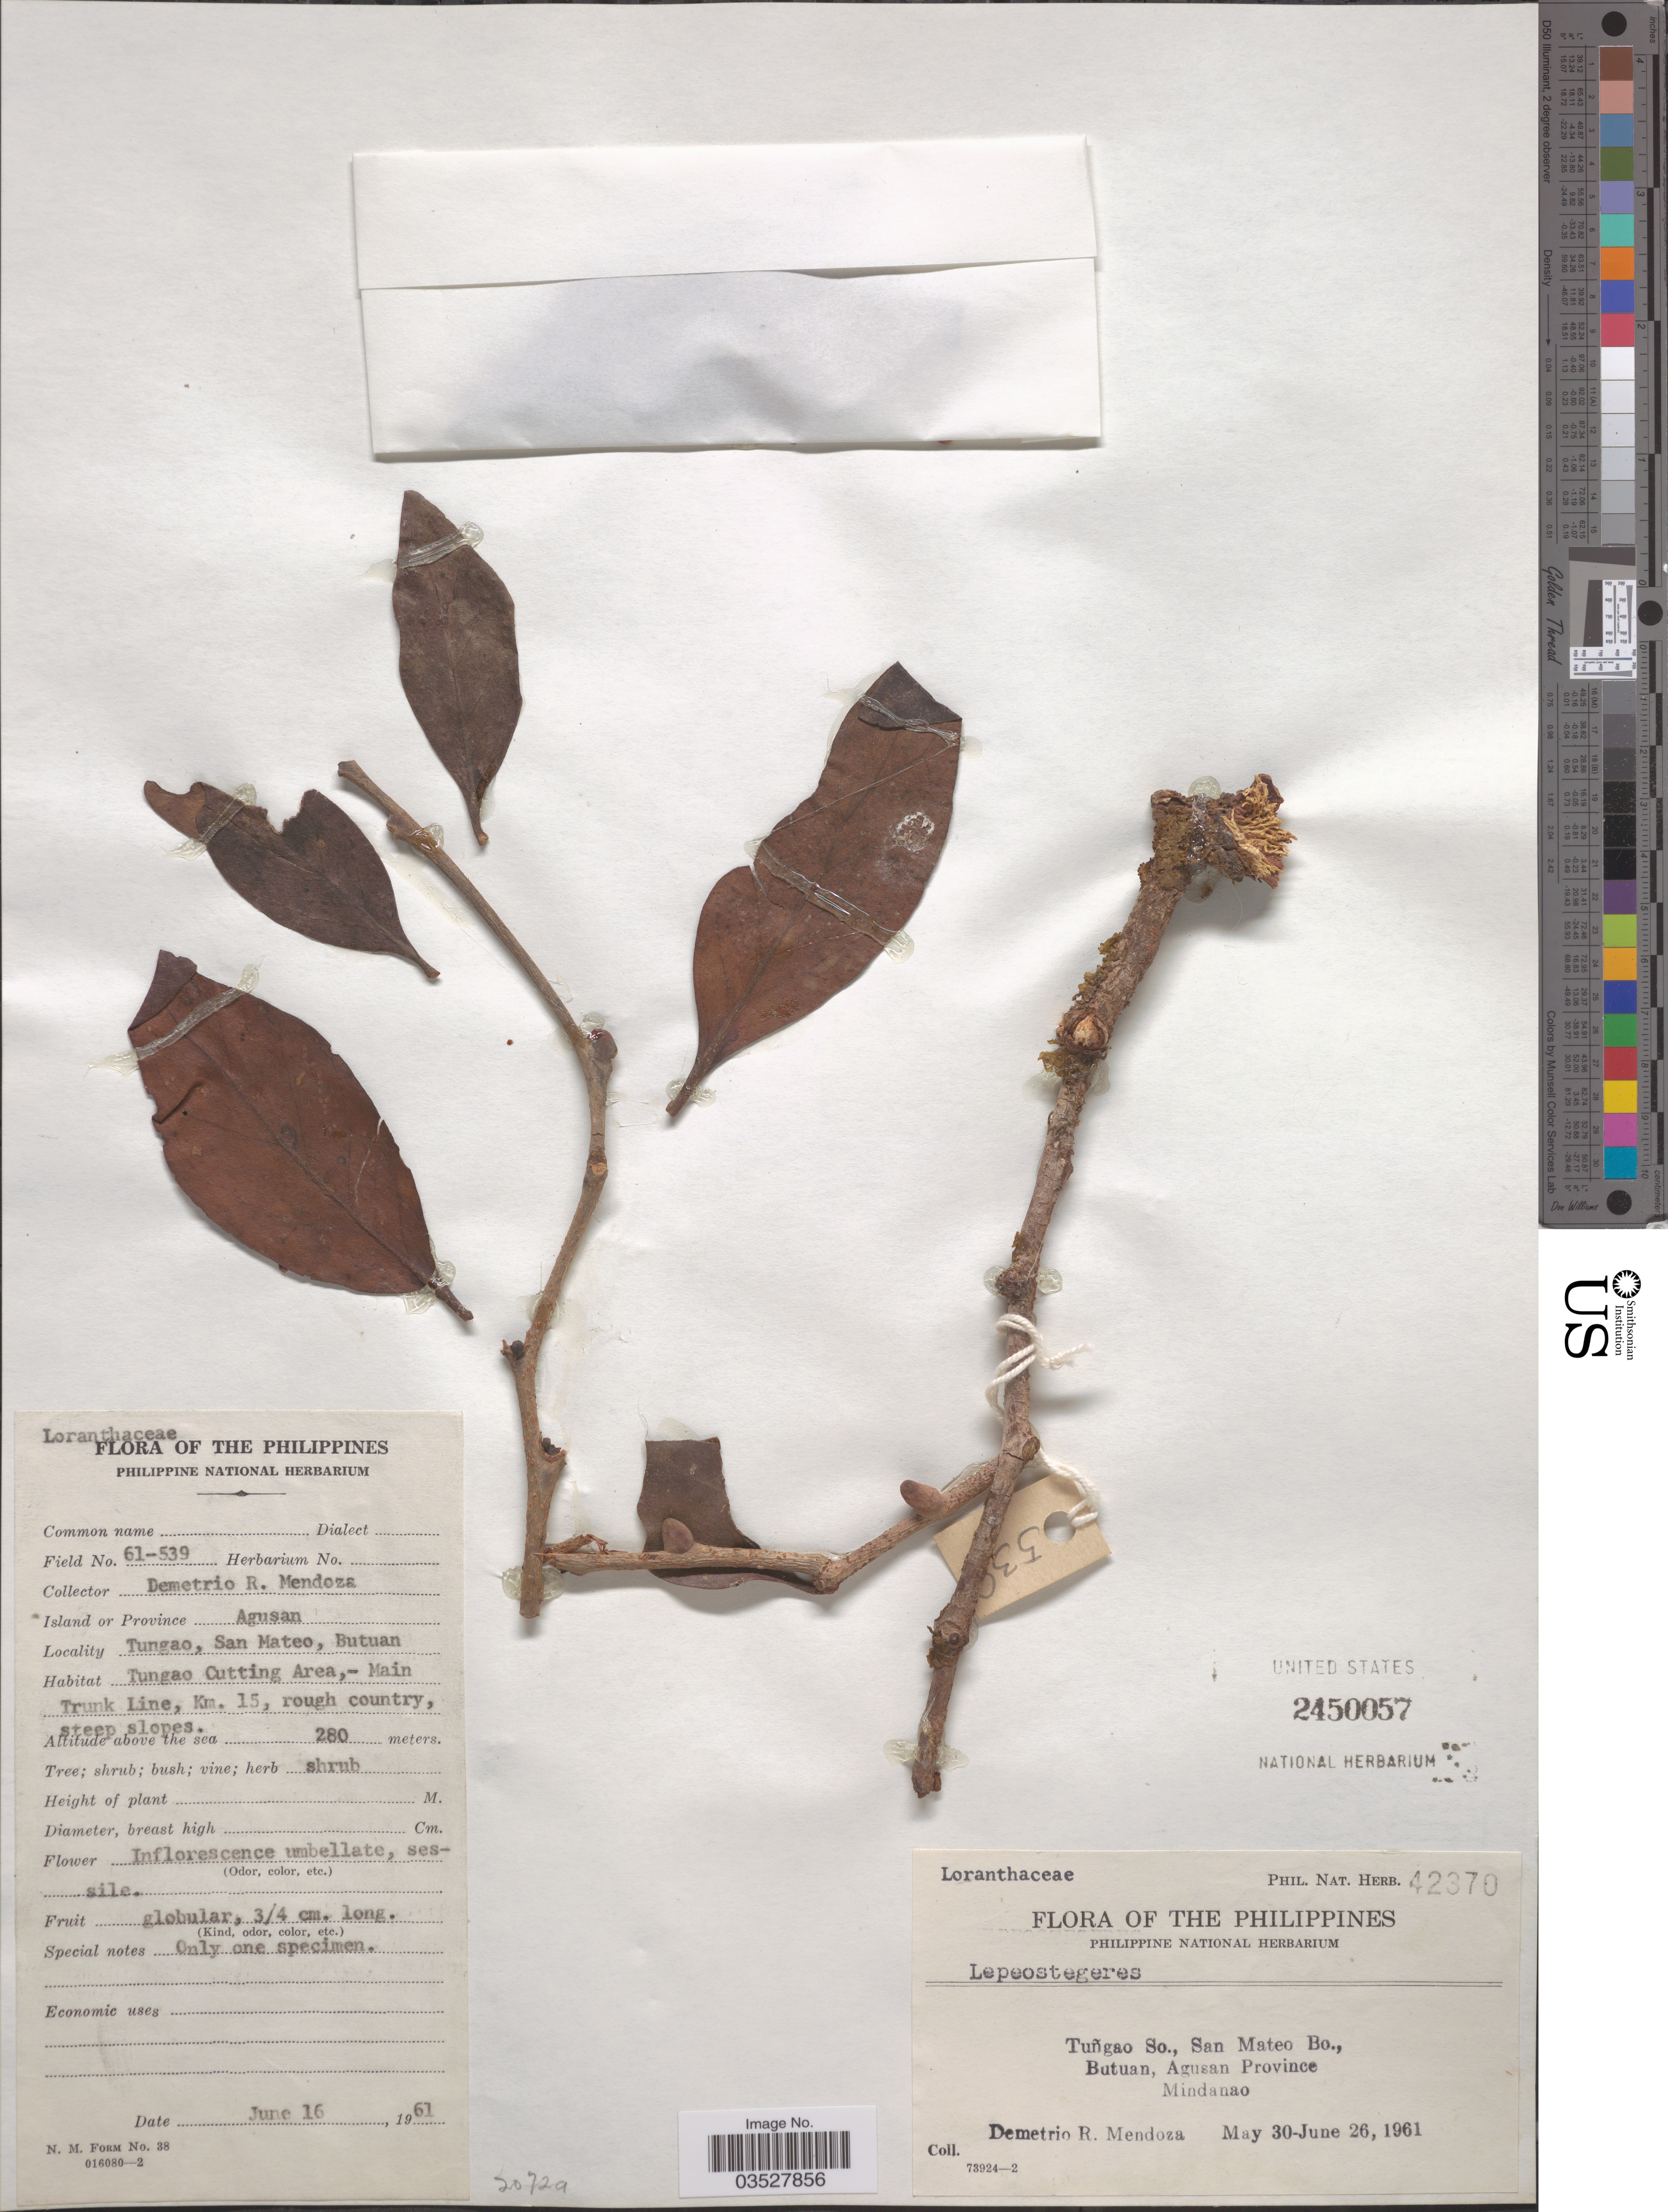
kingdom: Plantae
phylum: Tracheophyta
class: Magnoliopsida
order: Santalales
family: Loranthaceae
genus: Lepeostegeres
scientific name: Lepeostegeres sp.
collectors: D. Mendoza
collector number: Phil. Nat. Herb. 42370/ 61-539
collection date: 1961-06-16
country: Philippines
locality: Tuñgao So., San Mateo Bo., Butuan, Agusan Province. Mindanao. Tungao Cutting Area,-Main Trunk Line, Km. 15, rough country, steep slopes.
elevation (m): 280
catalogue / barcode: US 2450057